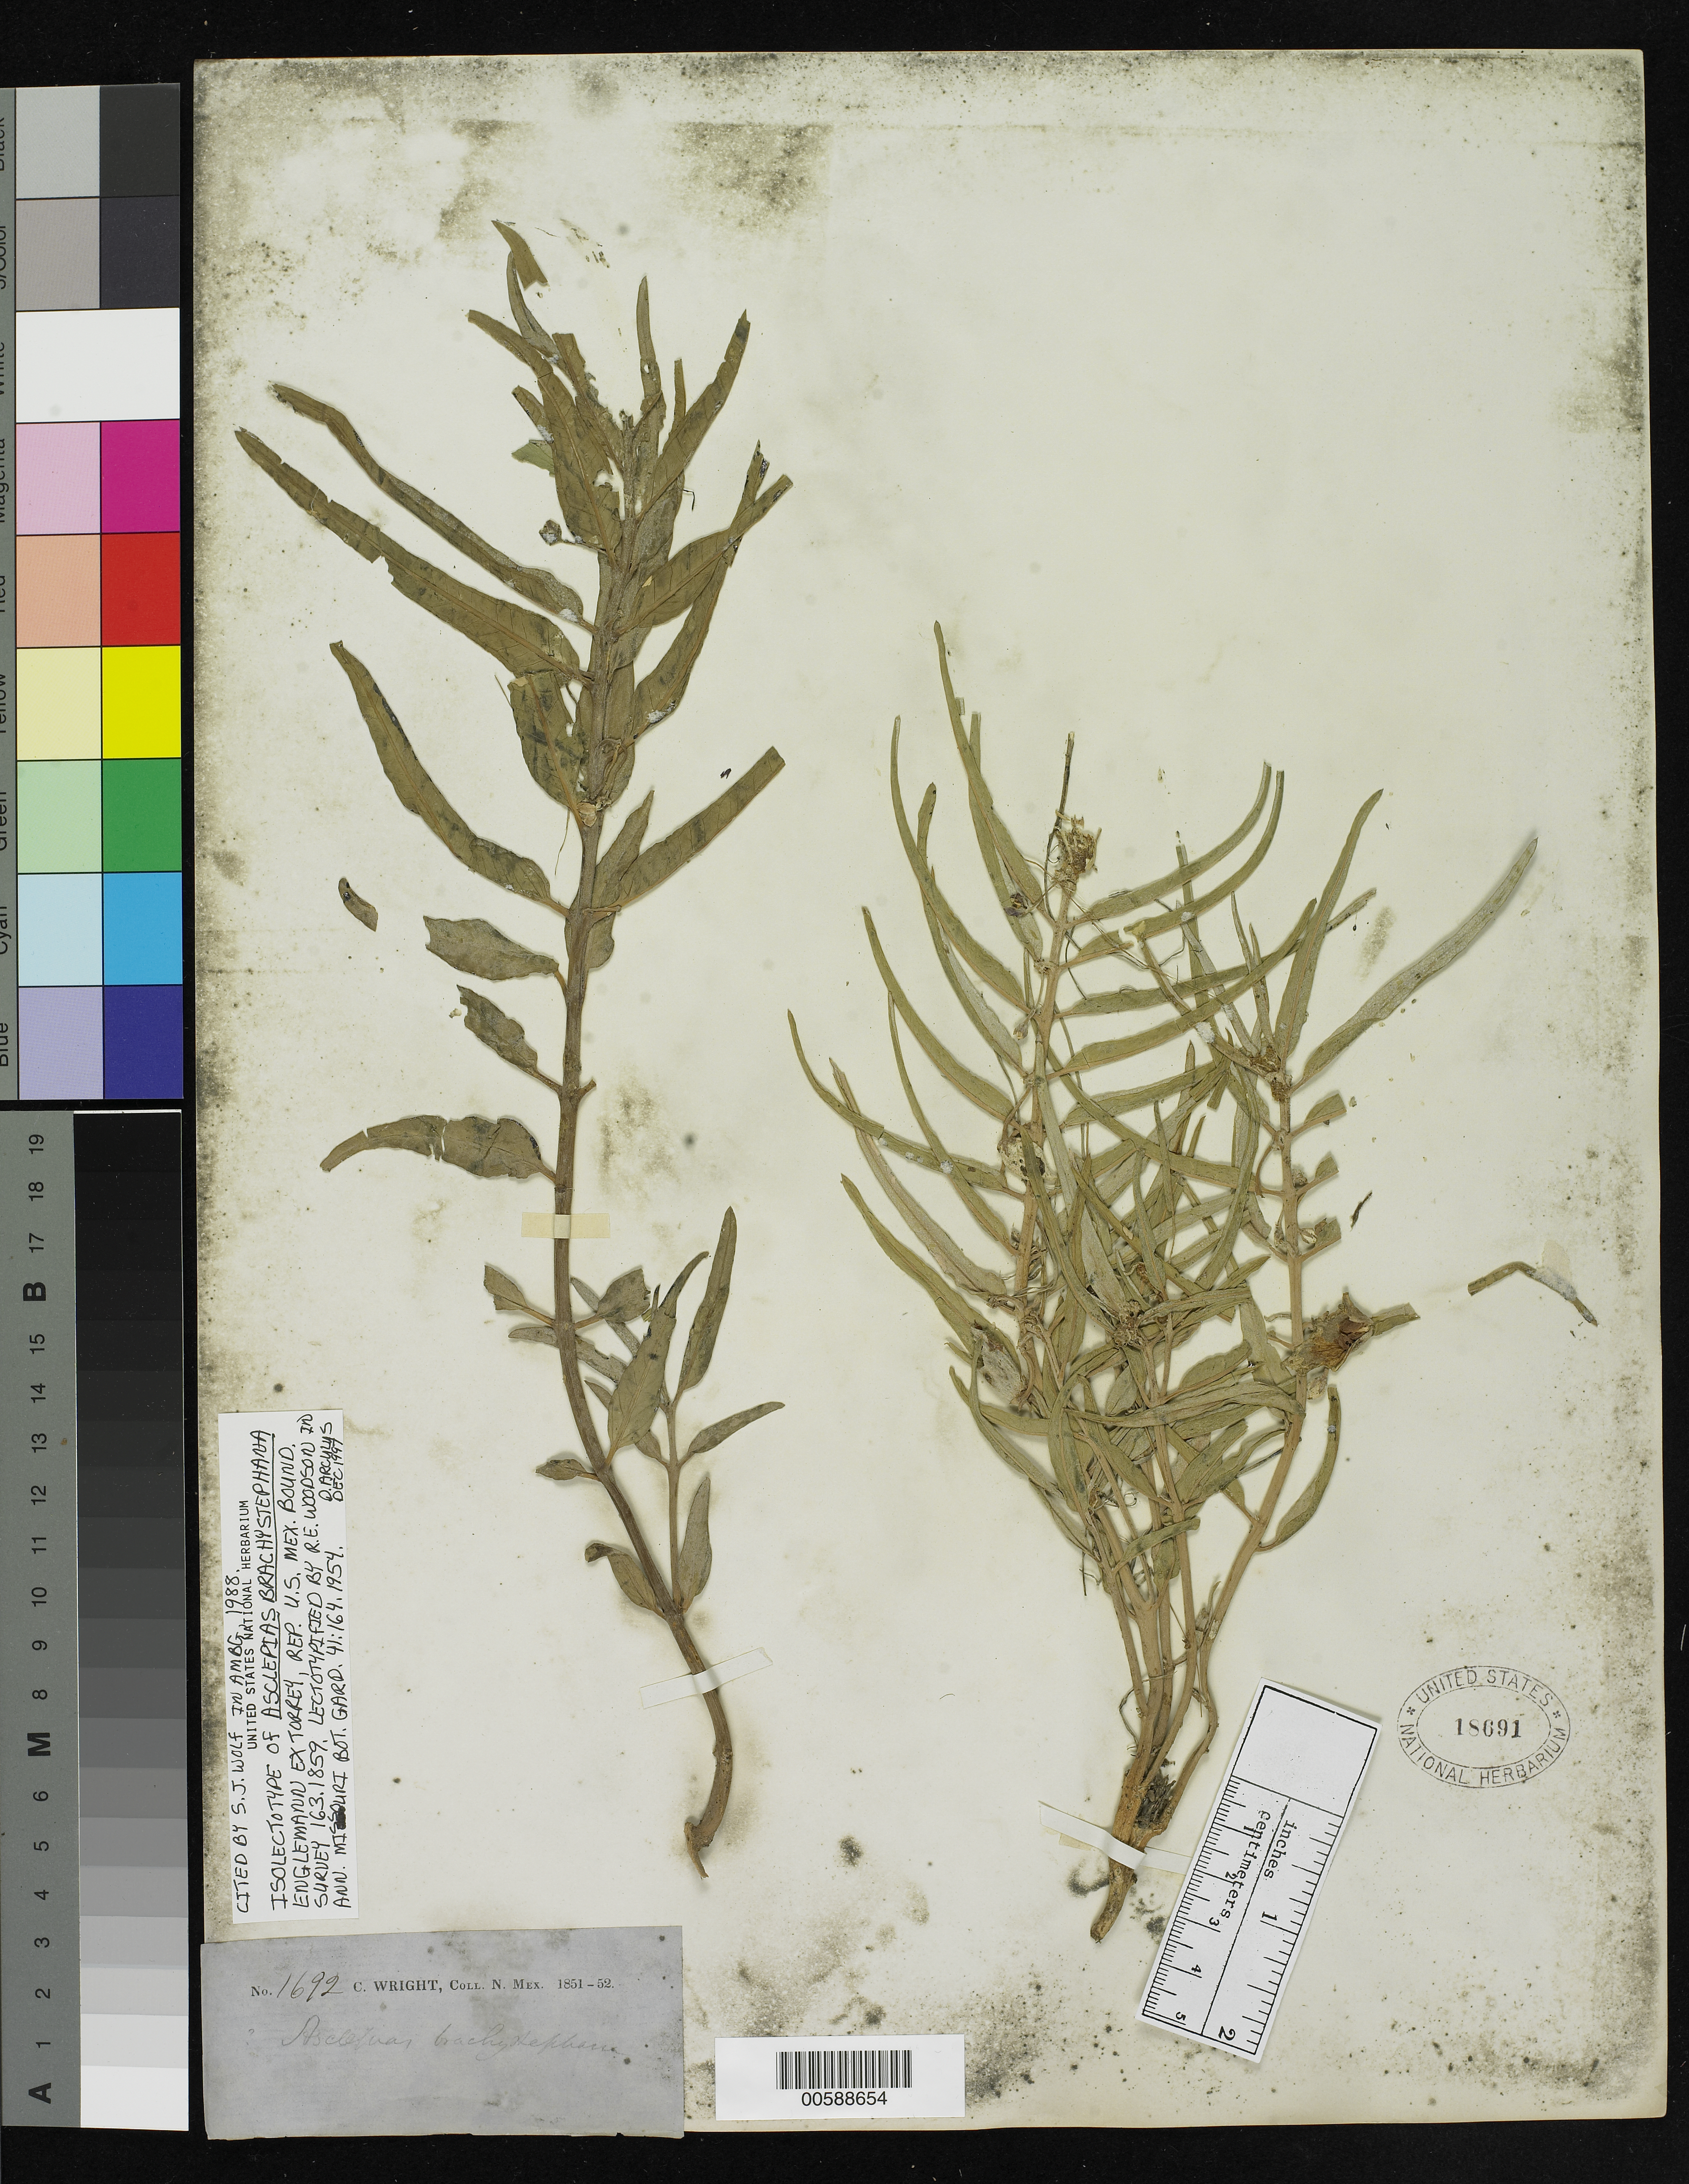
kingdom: Plantae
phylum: Tracheophyta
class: Magnoliopsida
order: Gentianales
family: Apocynaceae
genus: Asclepias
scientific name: Asclepias brachystephana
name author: Engelm. ex Torr. in Emory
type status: Isolectotype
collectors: C. Wright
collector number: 1692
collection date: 1851/1852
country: United States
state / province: New Mexico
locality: "N. Mex." [=northern Mexico or New Mexico? either way possibly referring to present-day Arizona or Texas]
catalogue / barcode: US 18691